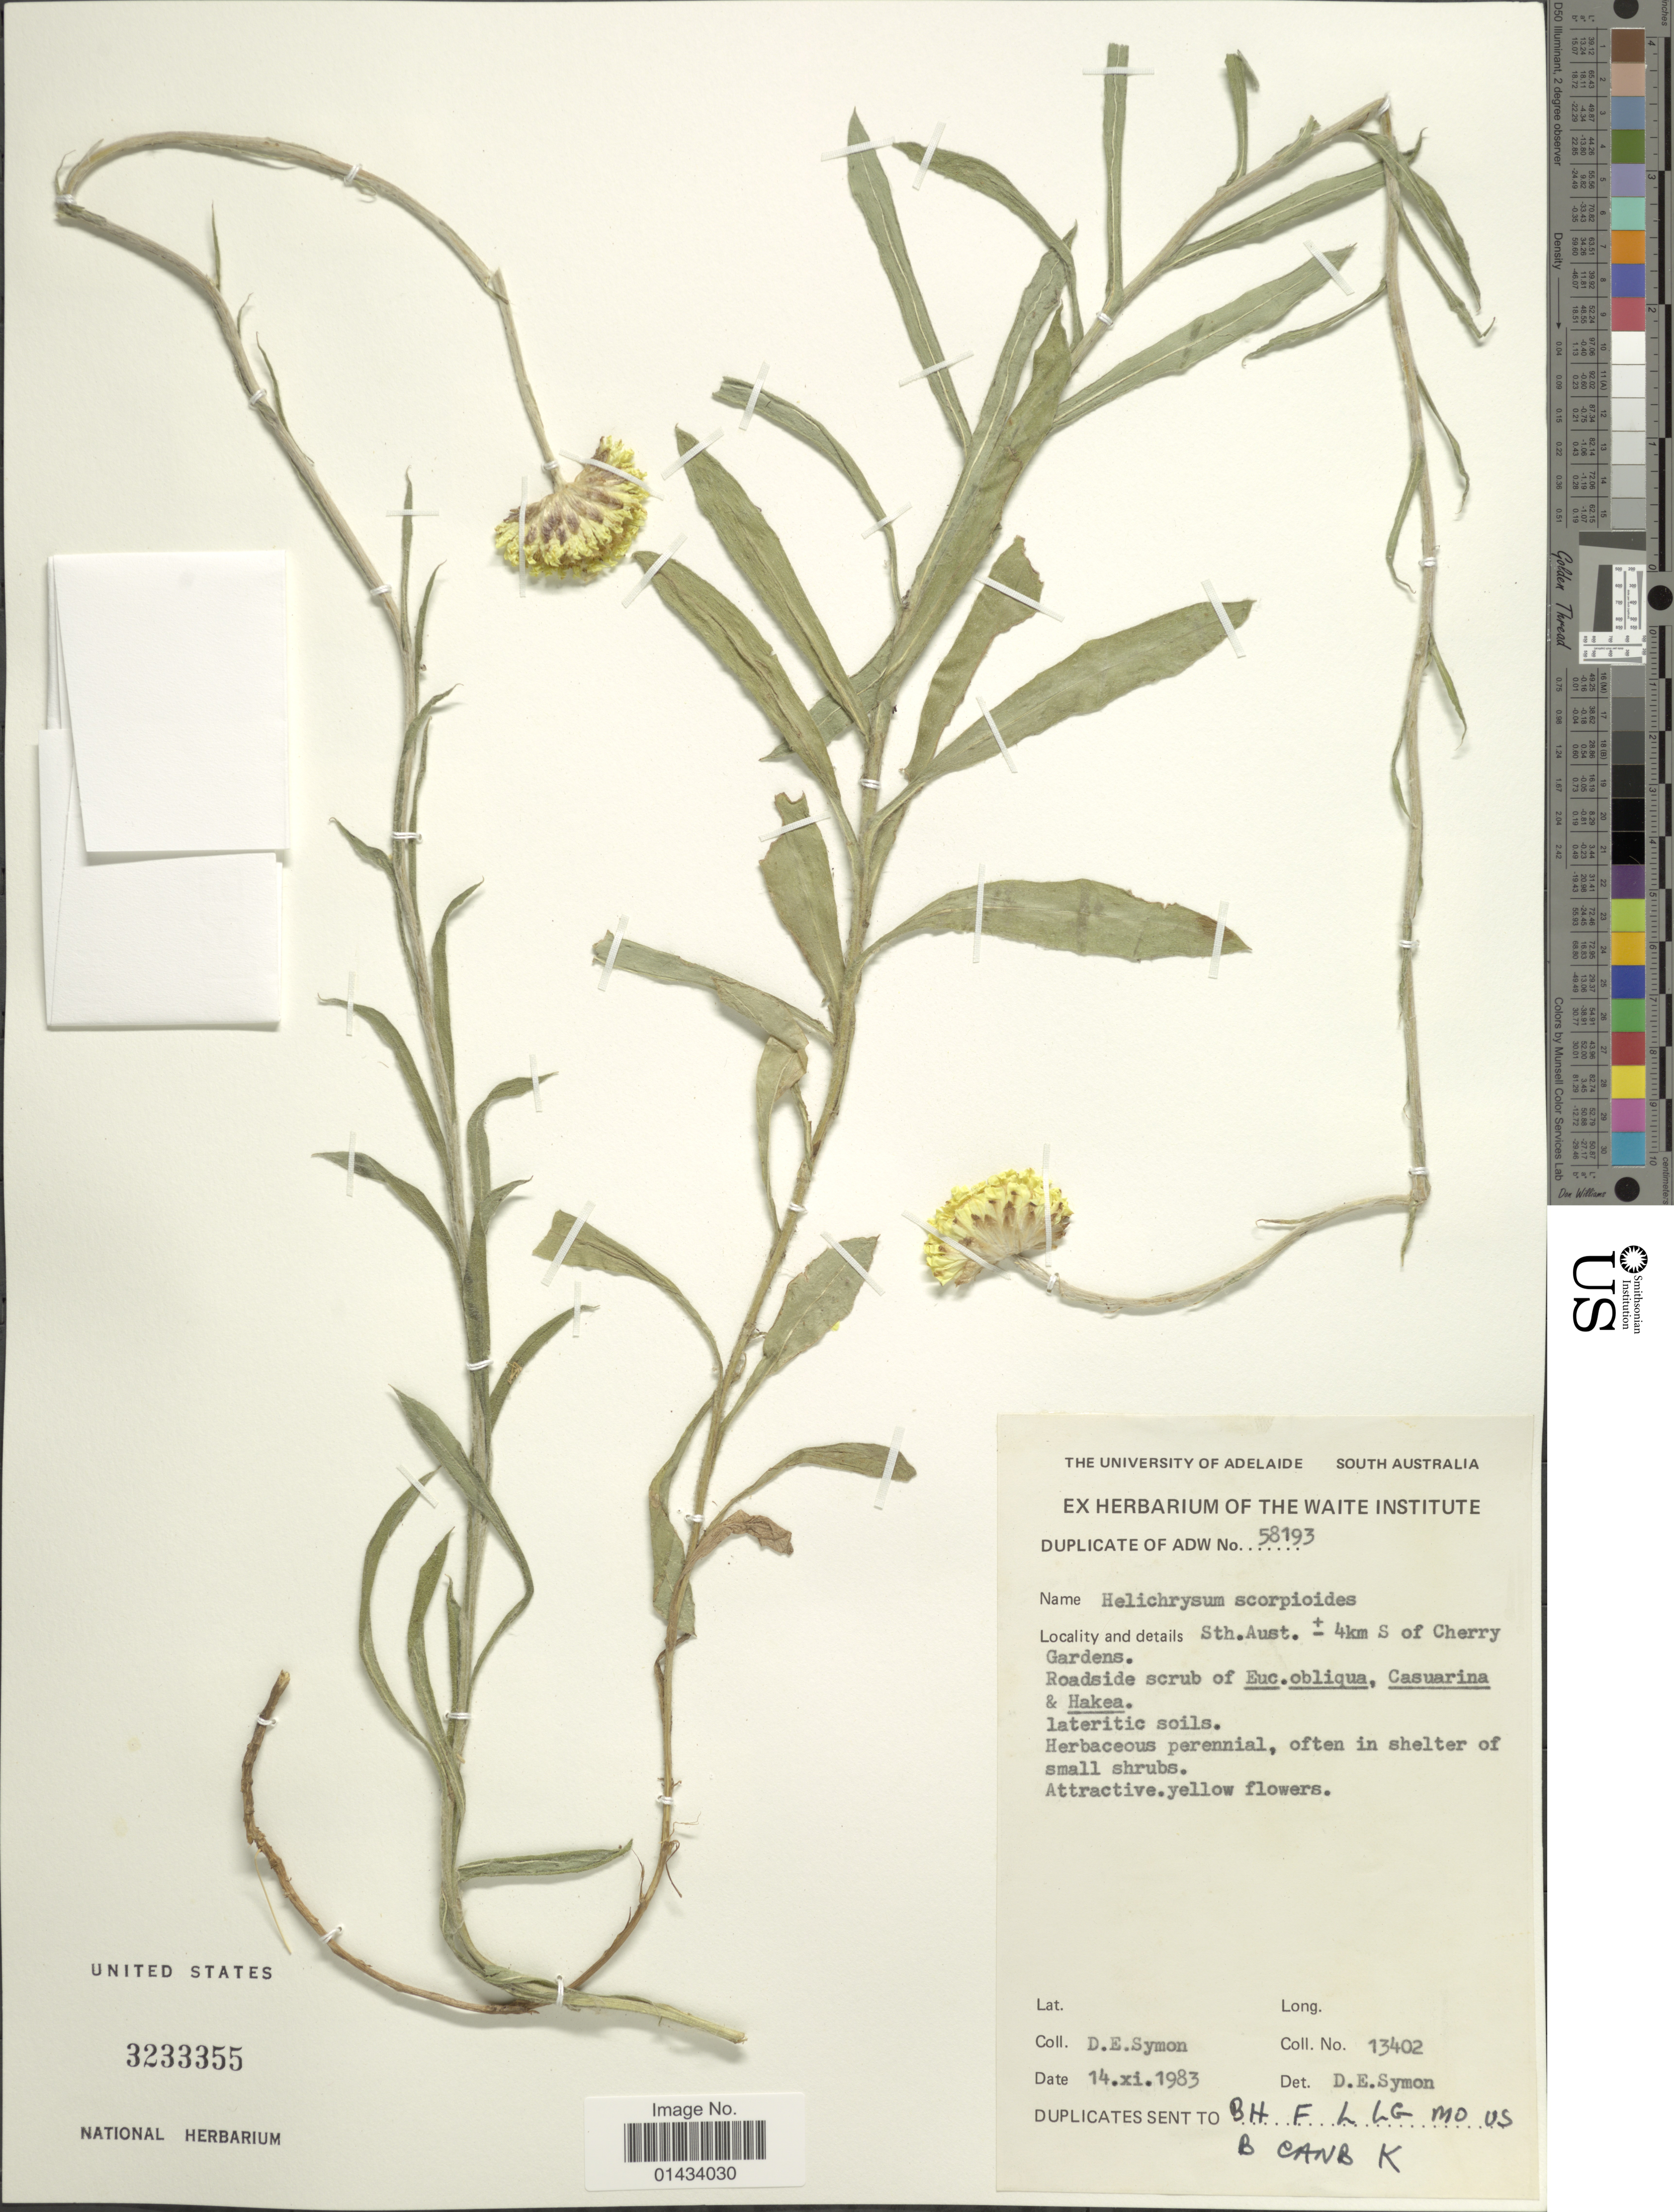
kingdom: Plantae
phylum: Tracheophyta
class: Magnoliopsida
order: Asterales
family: Asteraceae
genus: Coronidium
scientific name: Coronidium scorpioides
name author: (Labill.) Paul G. Wilson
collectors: D. Symon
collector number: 13402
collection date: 1983-11-14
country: Australia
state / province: South Australia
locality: ± 4 km S of Cherry Gardens, roadside scrub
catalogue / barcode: US 3233355